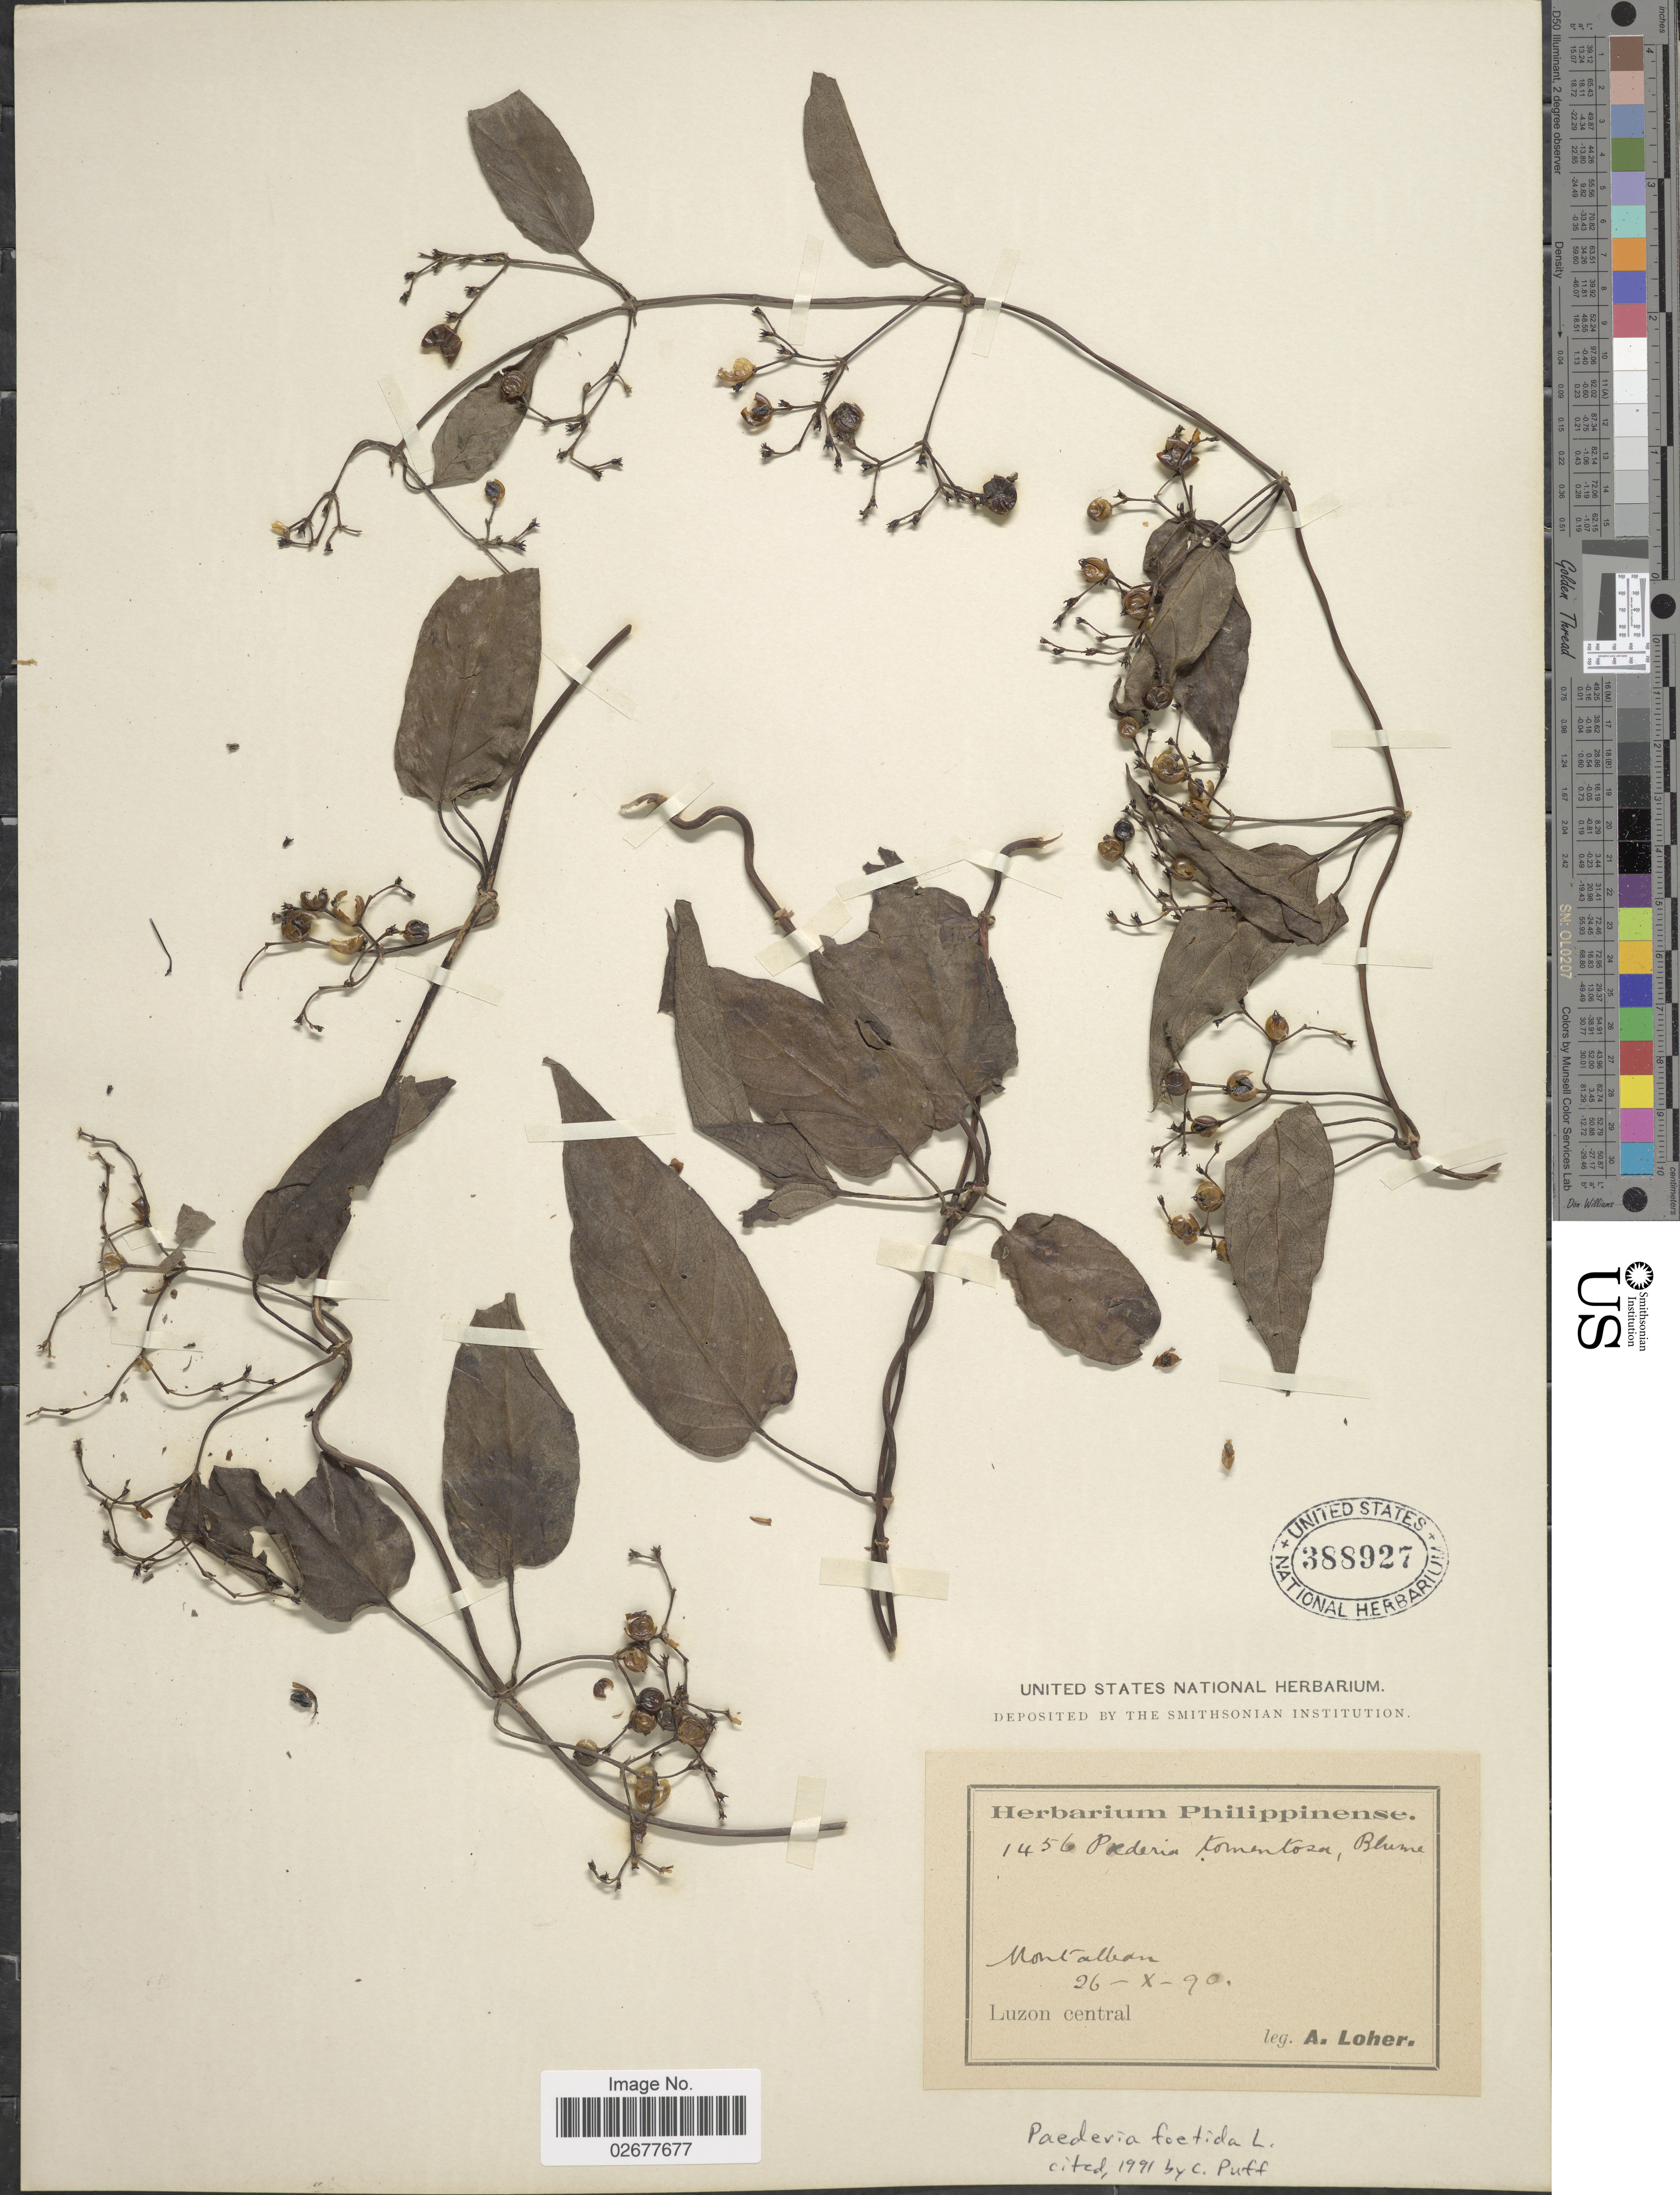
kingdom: Plantae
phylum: Tracheophyta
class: Magnoliopsida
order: Gentianales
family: Rubiaceae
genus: Paederia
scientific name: Paederia foetida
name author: Wall.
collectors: A. Loher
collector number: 1456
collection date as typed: Transcribed d/m/y: 26/10/90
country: Philippines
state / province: Central Luzon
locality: Mont alban. Luzon Central.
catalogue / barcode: US 388927